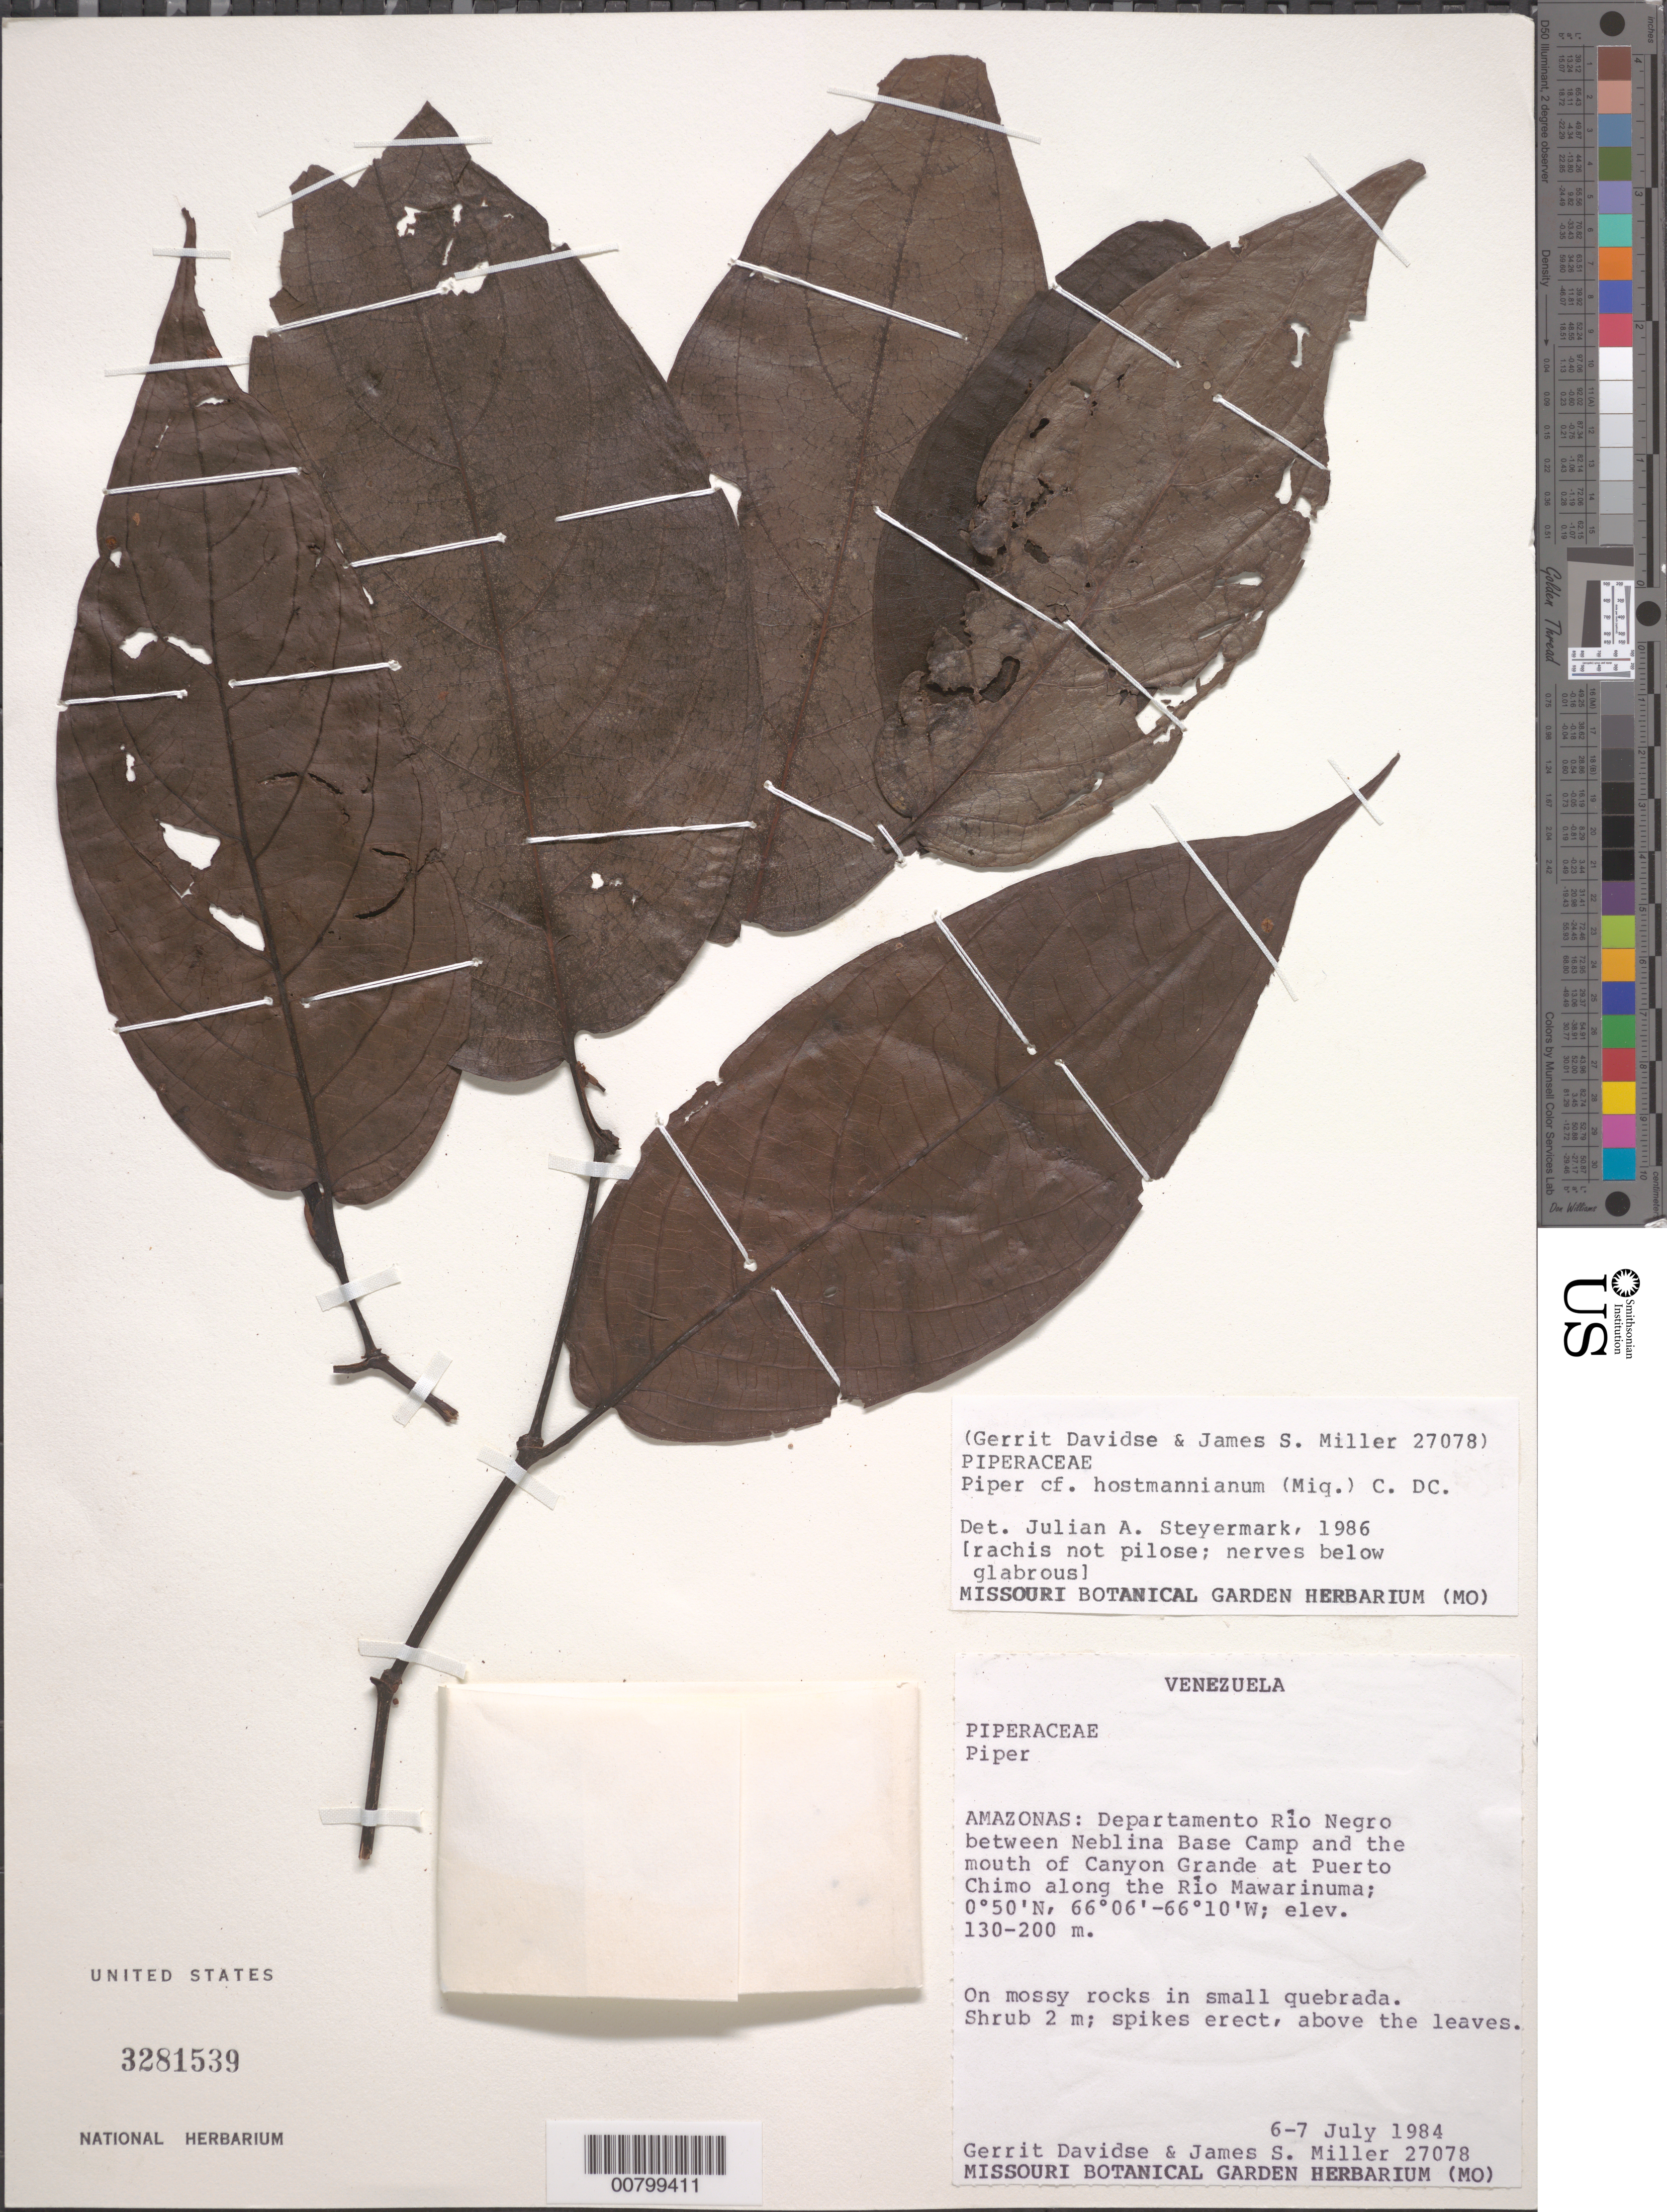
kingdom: Plantae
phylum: Tracheophyta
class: Magnoliopsida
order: Piperales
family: Piperaceae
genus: Piper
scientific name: Piper hostmannianum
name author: (Miq.) C. DC.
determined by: Steyermark, Julian A., (VEN)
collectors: G. Davidse & J. S. Miller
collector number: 27078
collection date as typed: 6-Jul-84 to 7-Jul-84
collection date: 1984-07-06/1984-07-07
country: Venezuela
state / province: Amazonas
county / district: Río Negro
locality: Neblina Base Camp to mouth of Canyon Grande, along Río Mawarinuma, Puerto Chimo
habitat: Mossy rocks in small quebrada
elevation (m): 130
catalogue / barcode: US 3281539